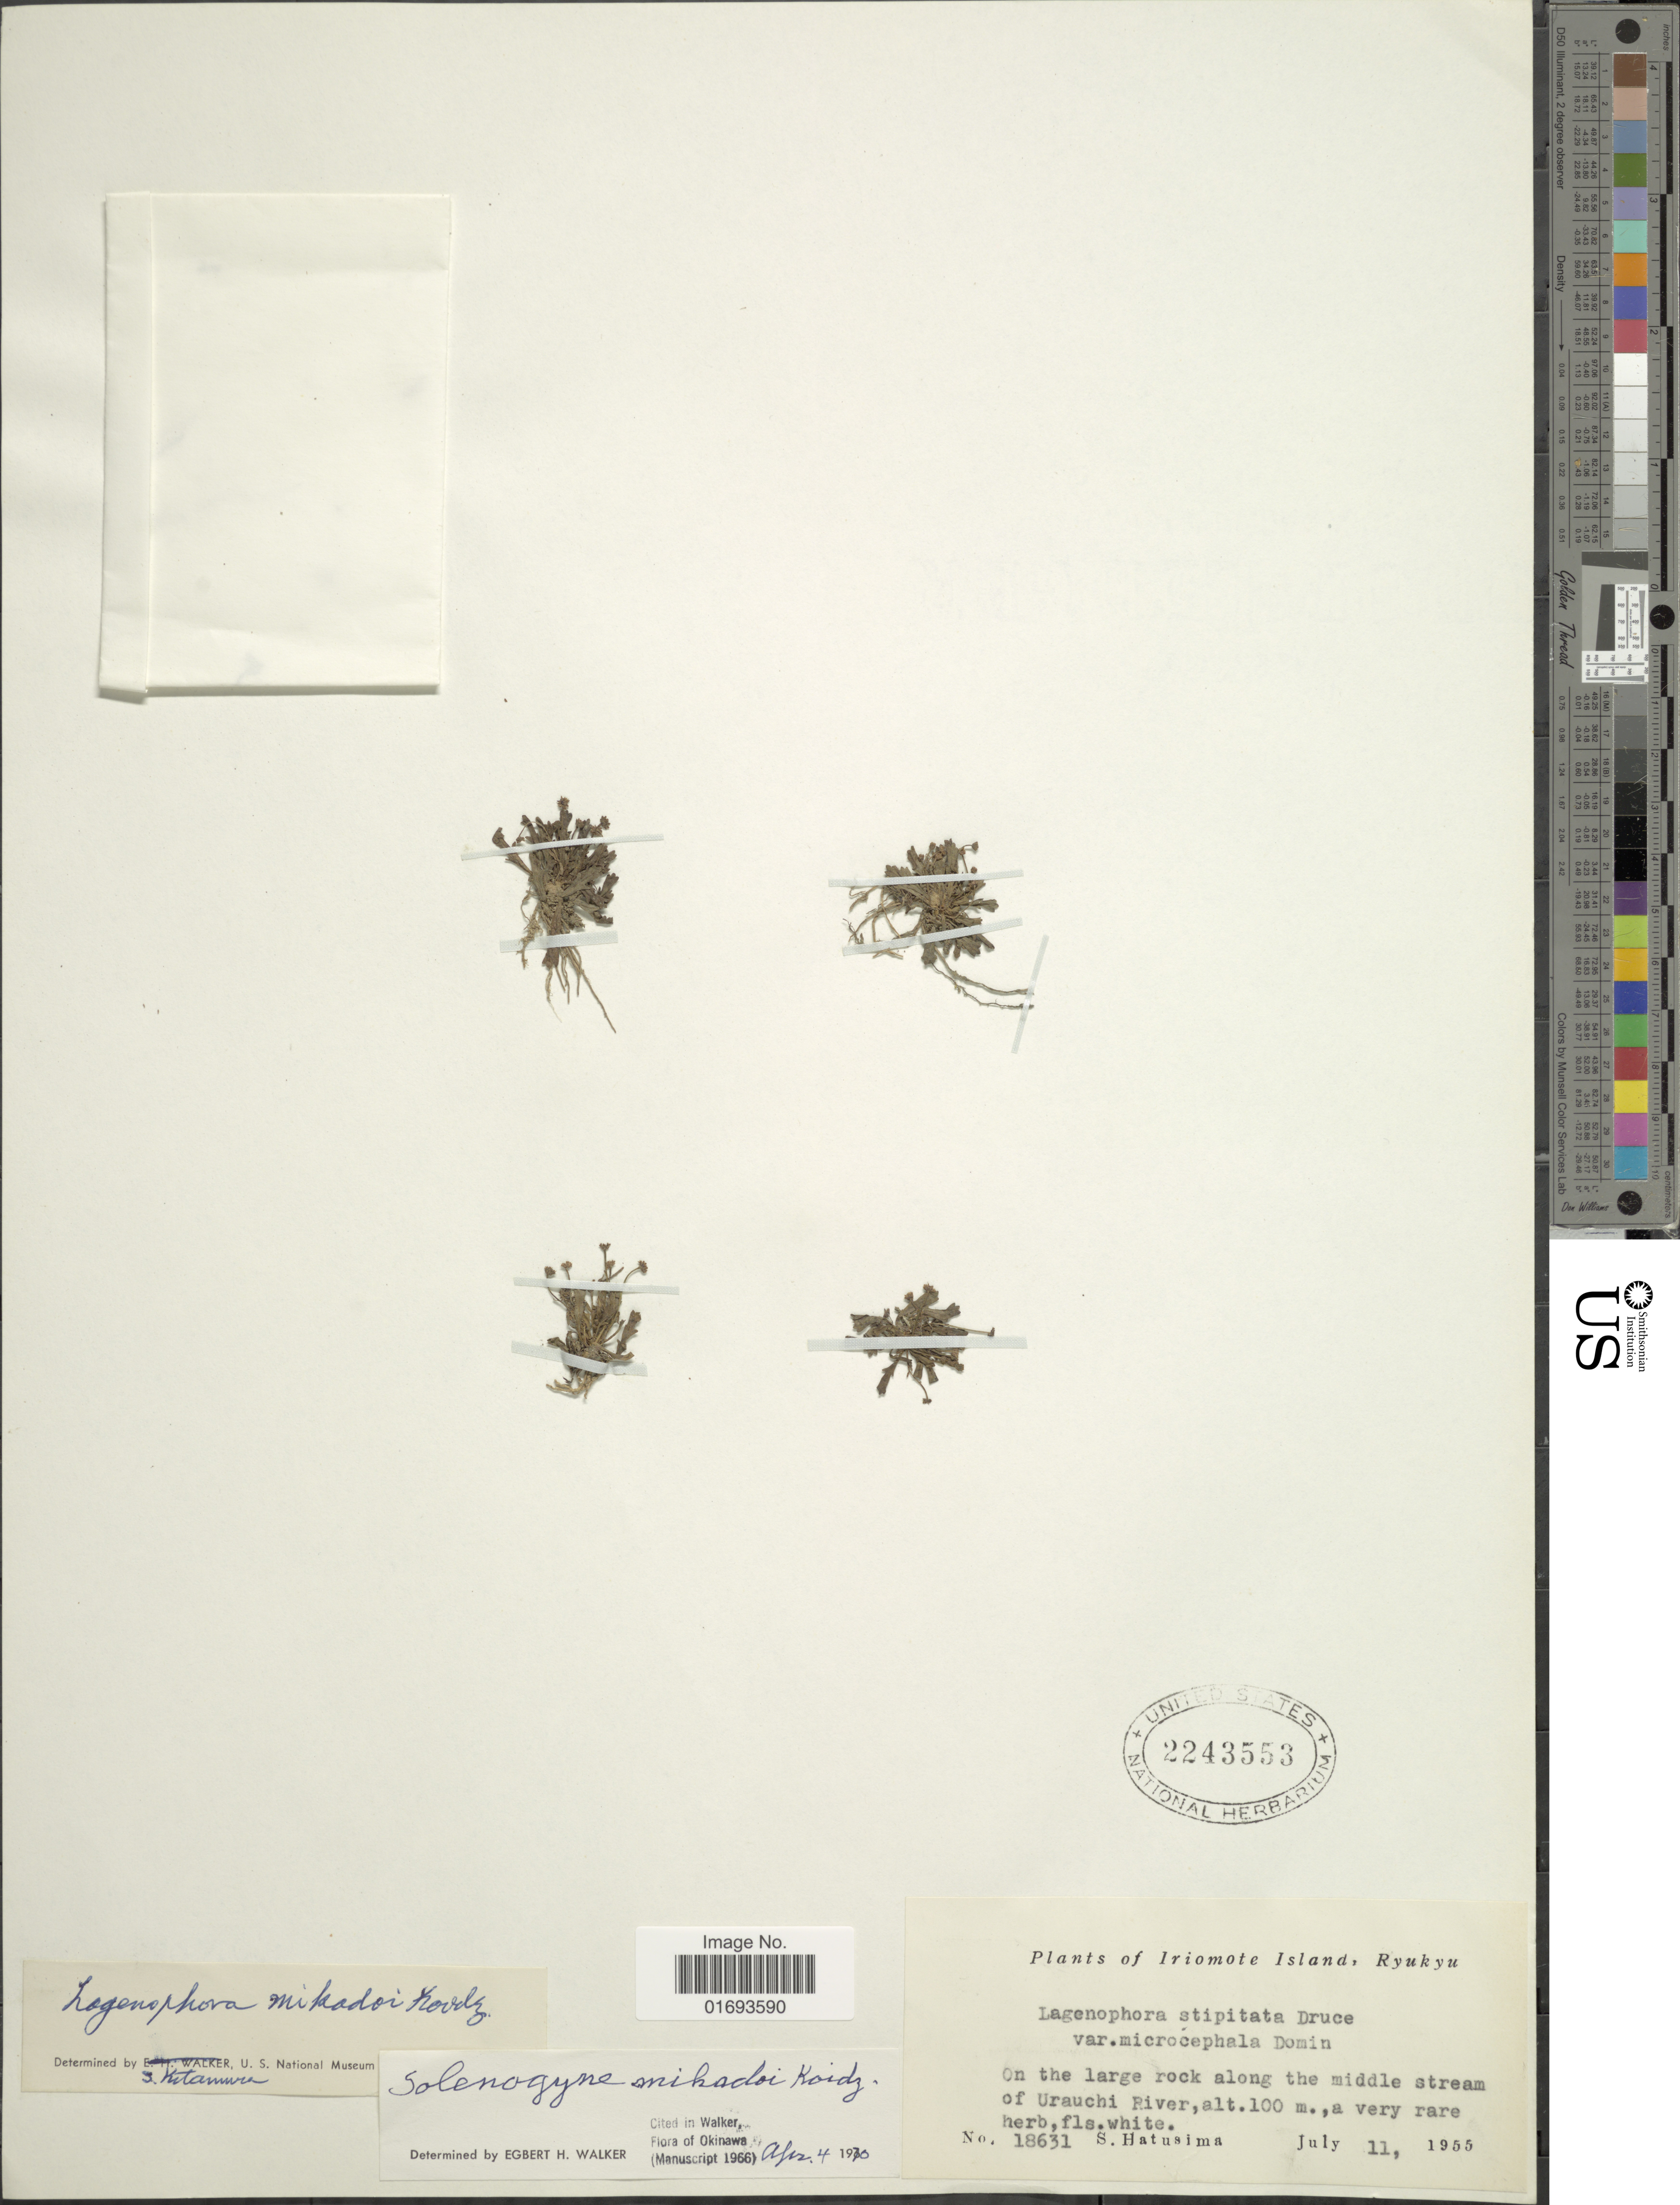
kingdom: Plantae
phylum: Tracheophyta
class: Magnoliopsida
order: Asterales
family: Asteraceae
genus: Solenogyne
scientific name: Solenogyne mikadoi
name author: Koidz.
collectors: S. Hatusima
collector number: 18631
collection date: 1955-07-11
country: Japan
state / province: Okinawa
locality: Iriomote Island, Ryukyu. On the large rock along the middle stream of Urauchi River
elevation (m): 100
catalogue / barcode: US 2243553